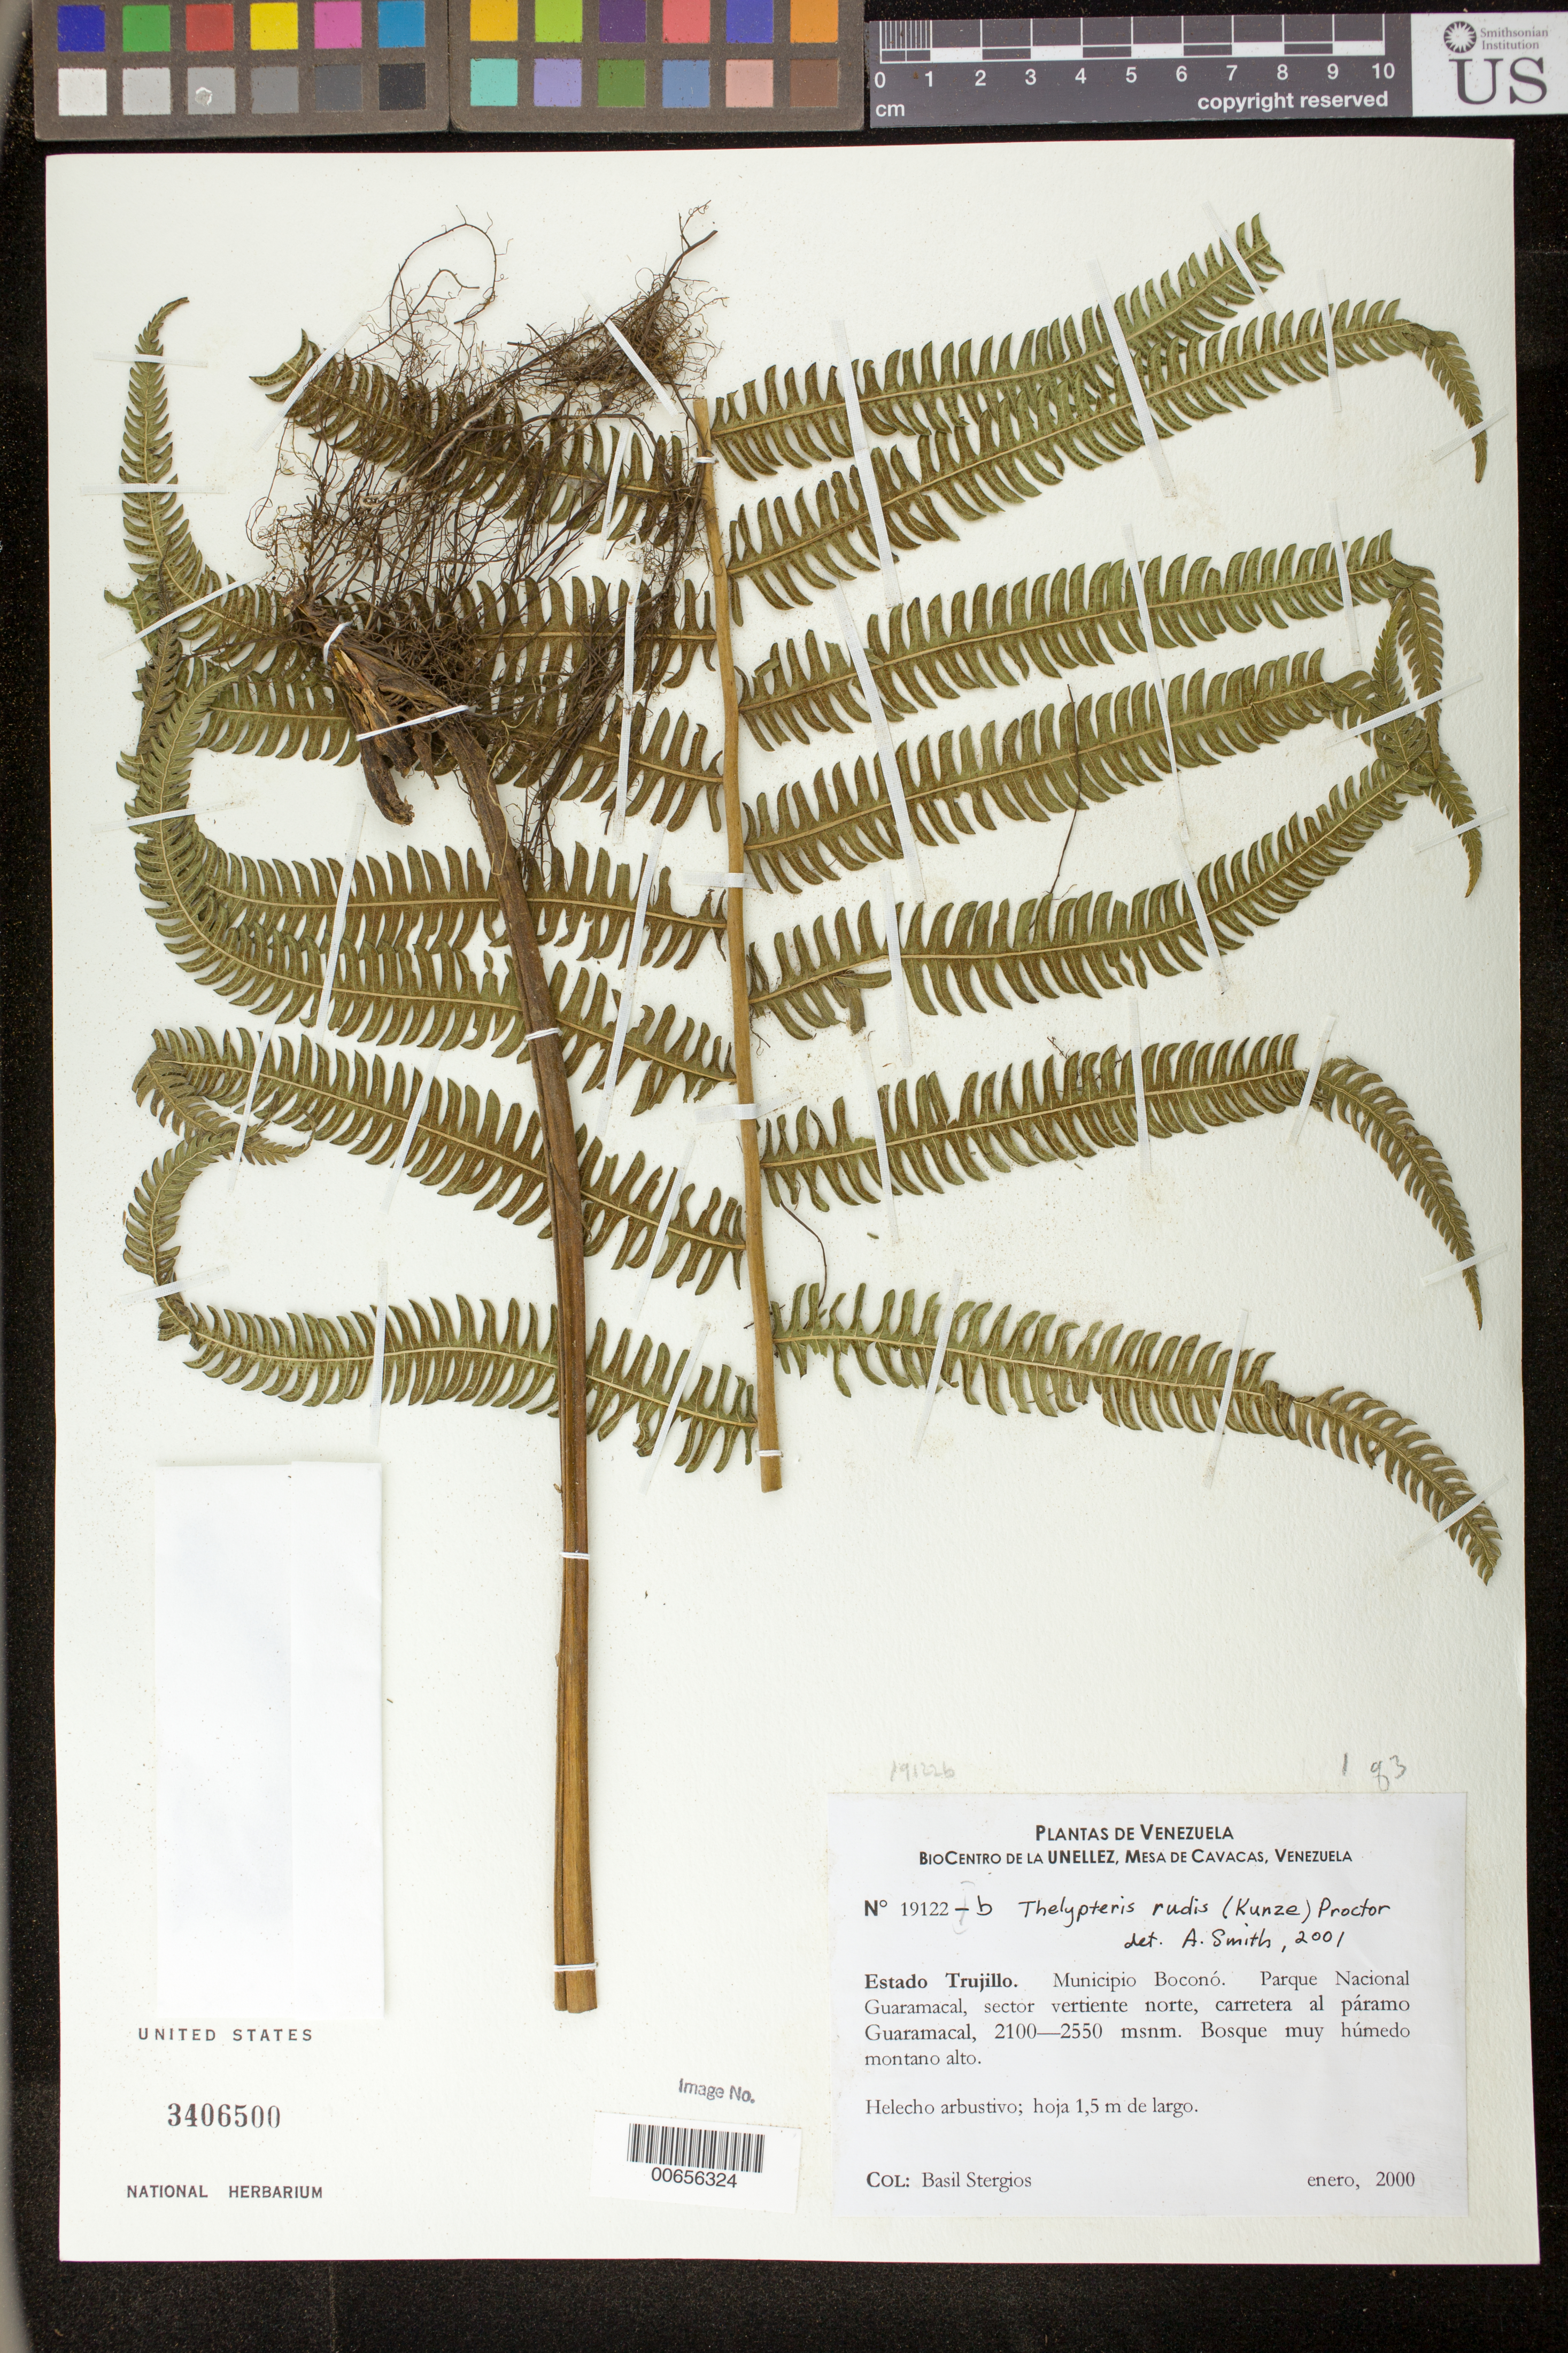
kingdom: Plantae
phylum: Tracheophyta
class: Polypodiopsida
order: Polypodiales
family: Thelypteridaceae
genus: Thelypteris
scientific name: Thelypteris rudis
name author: (Kuntze) Proctor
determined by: Smith, Alan R., (UC)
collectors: B. G. Stergios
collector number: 19122B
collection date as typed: Jan 2000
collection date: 2000-01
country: Venezuela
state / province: Trujillo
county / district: Boconó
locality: Parque Nacional Guaramacal, vertiente N, carretera al páramo Guaramacal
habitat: Bosque muy húmedo montano alto.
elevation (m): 2100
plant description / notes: PORT, US, VEN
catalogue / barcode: US 3406500